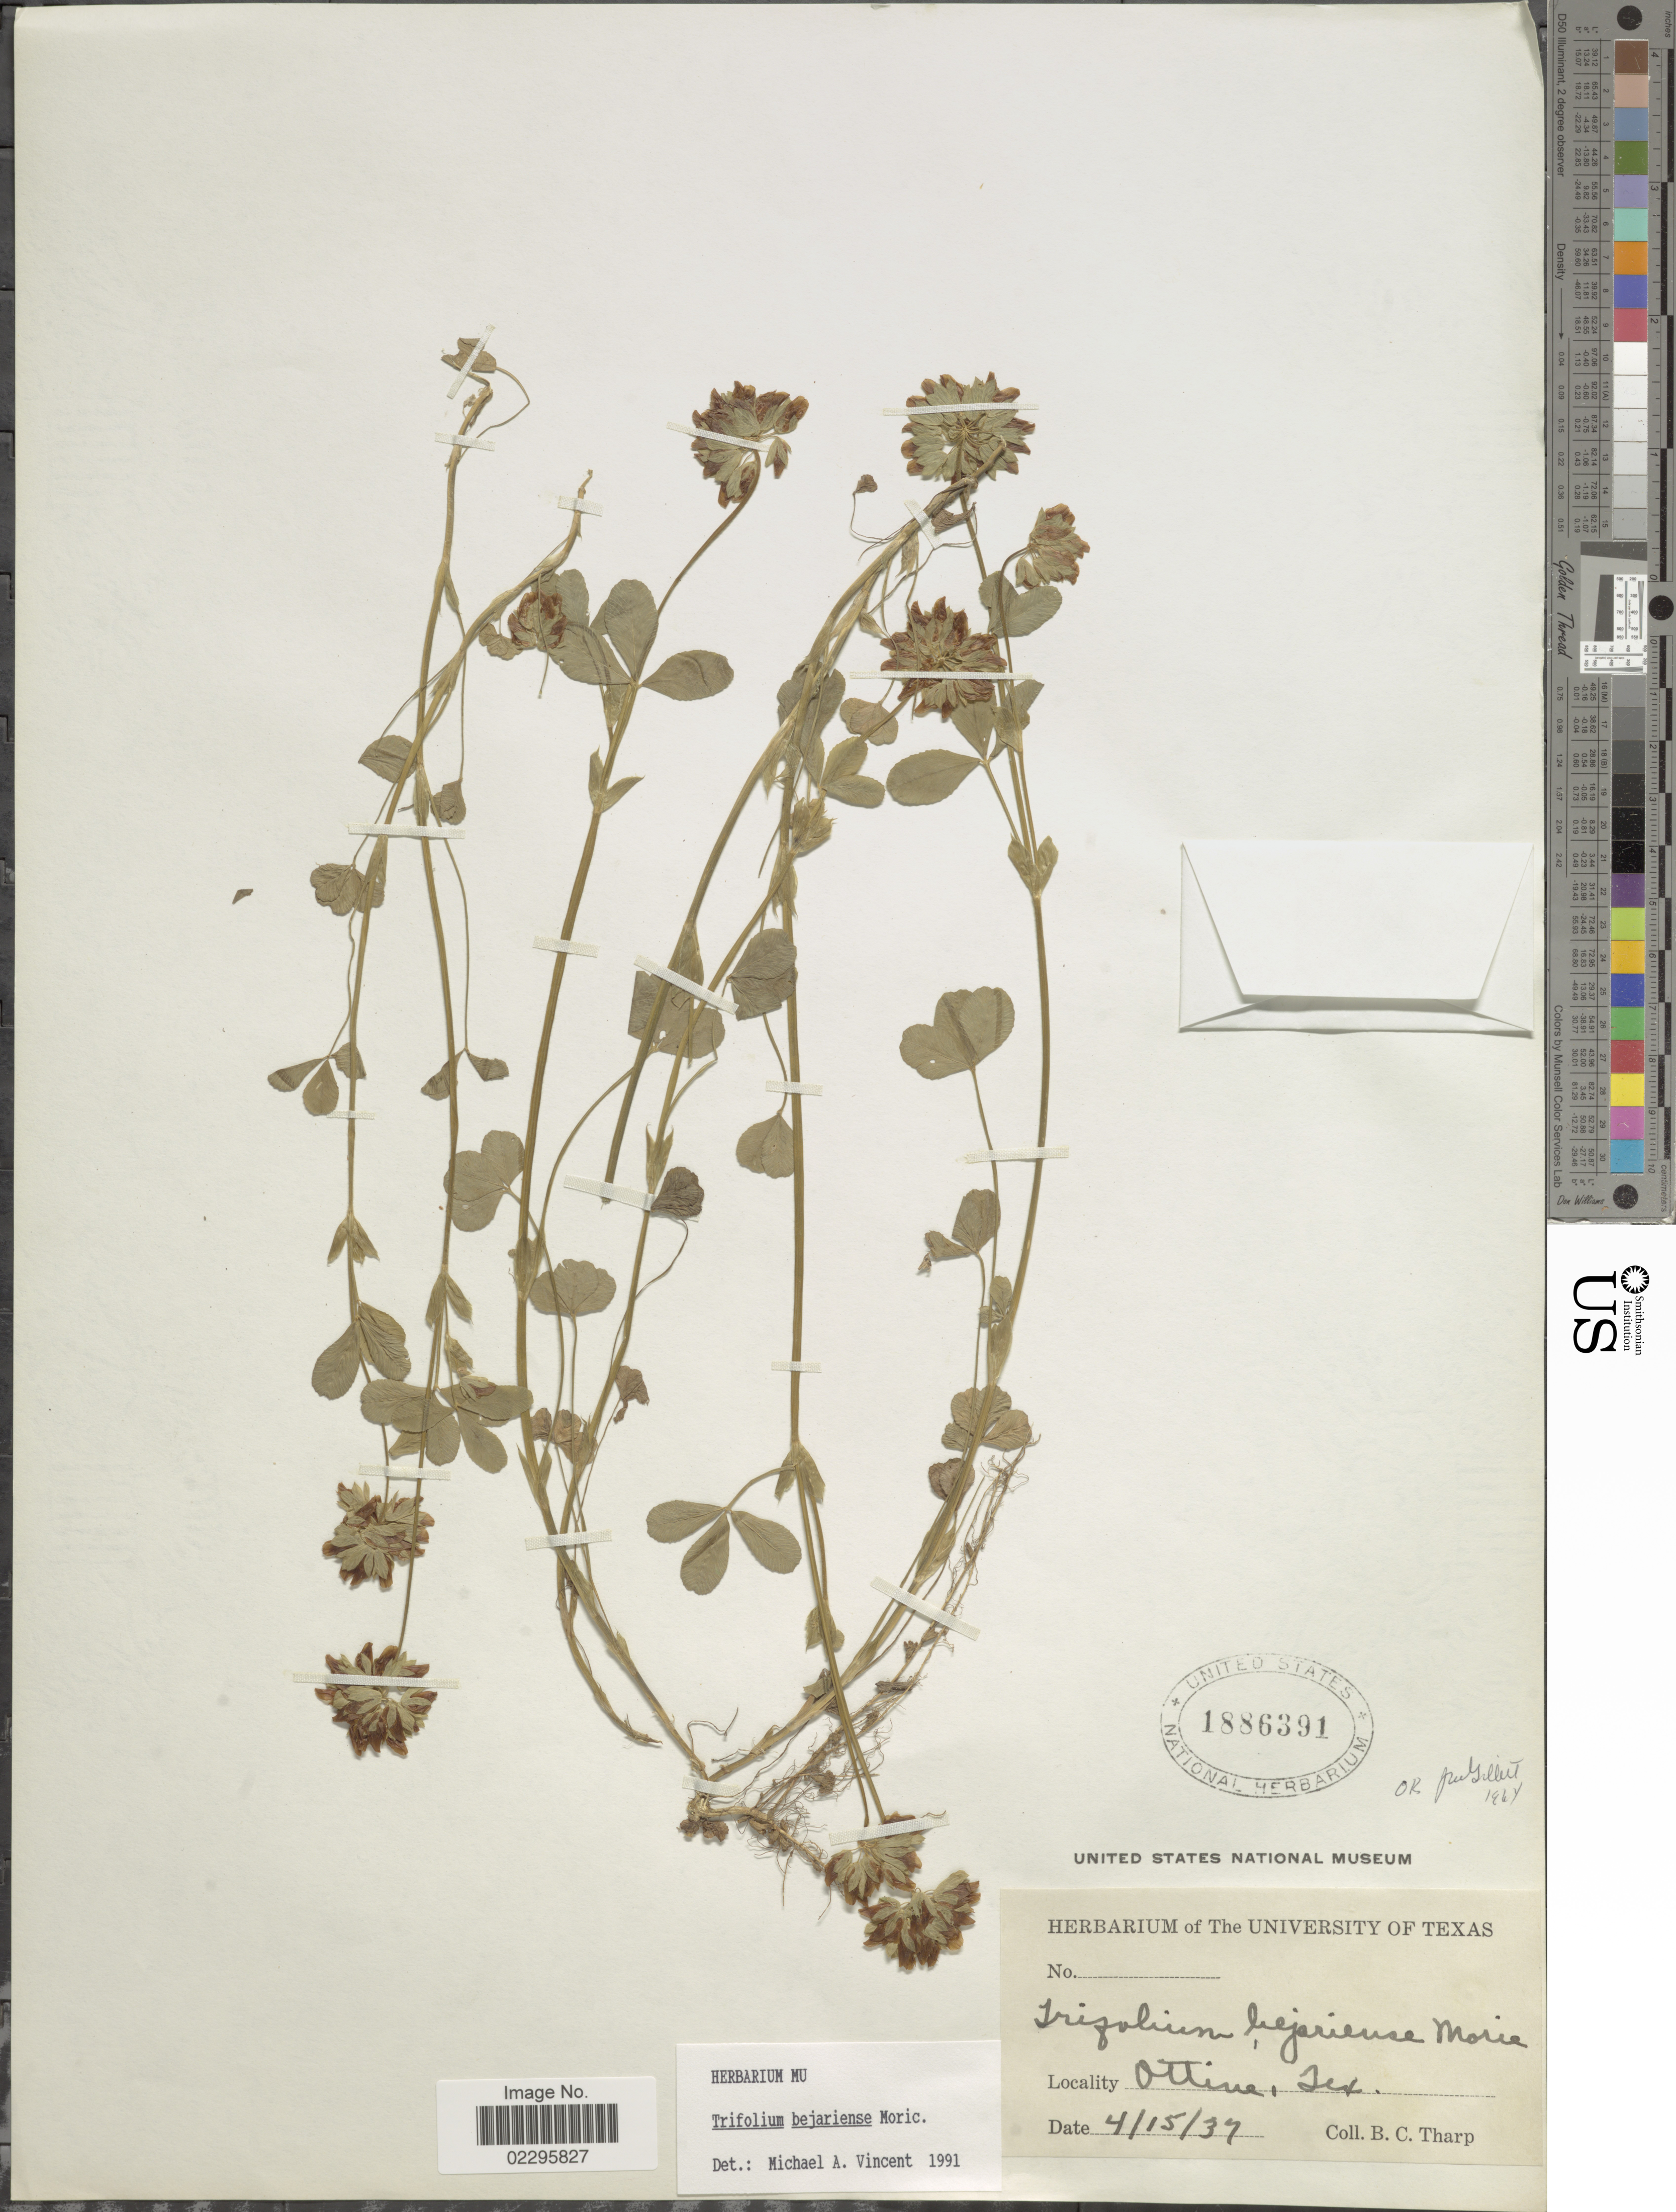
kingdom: Plantae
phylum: Tracheophyta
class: Magnoliopsida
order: Fabales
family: Fabaceae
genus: Trifolium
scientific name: Trifolium bejariense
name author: Moric.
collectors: B. C. Tharp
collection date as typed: Transcribed d/m/y: 15/4/37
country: United States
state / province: Texas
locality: Ottine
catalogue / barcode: US 1886391